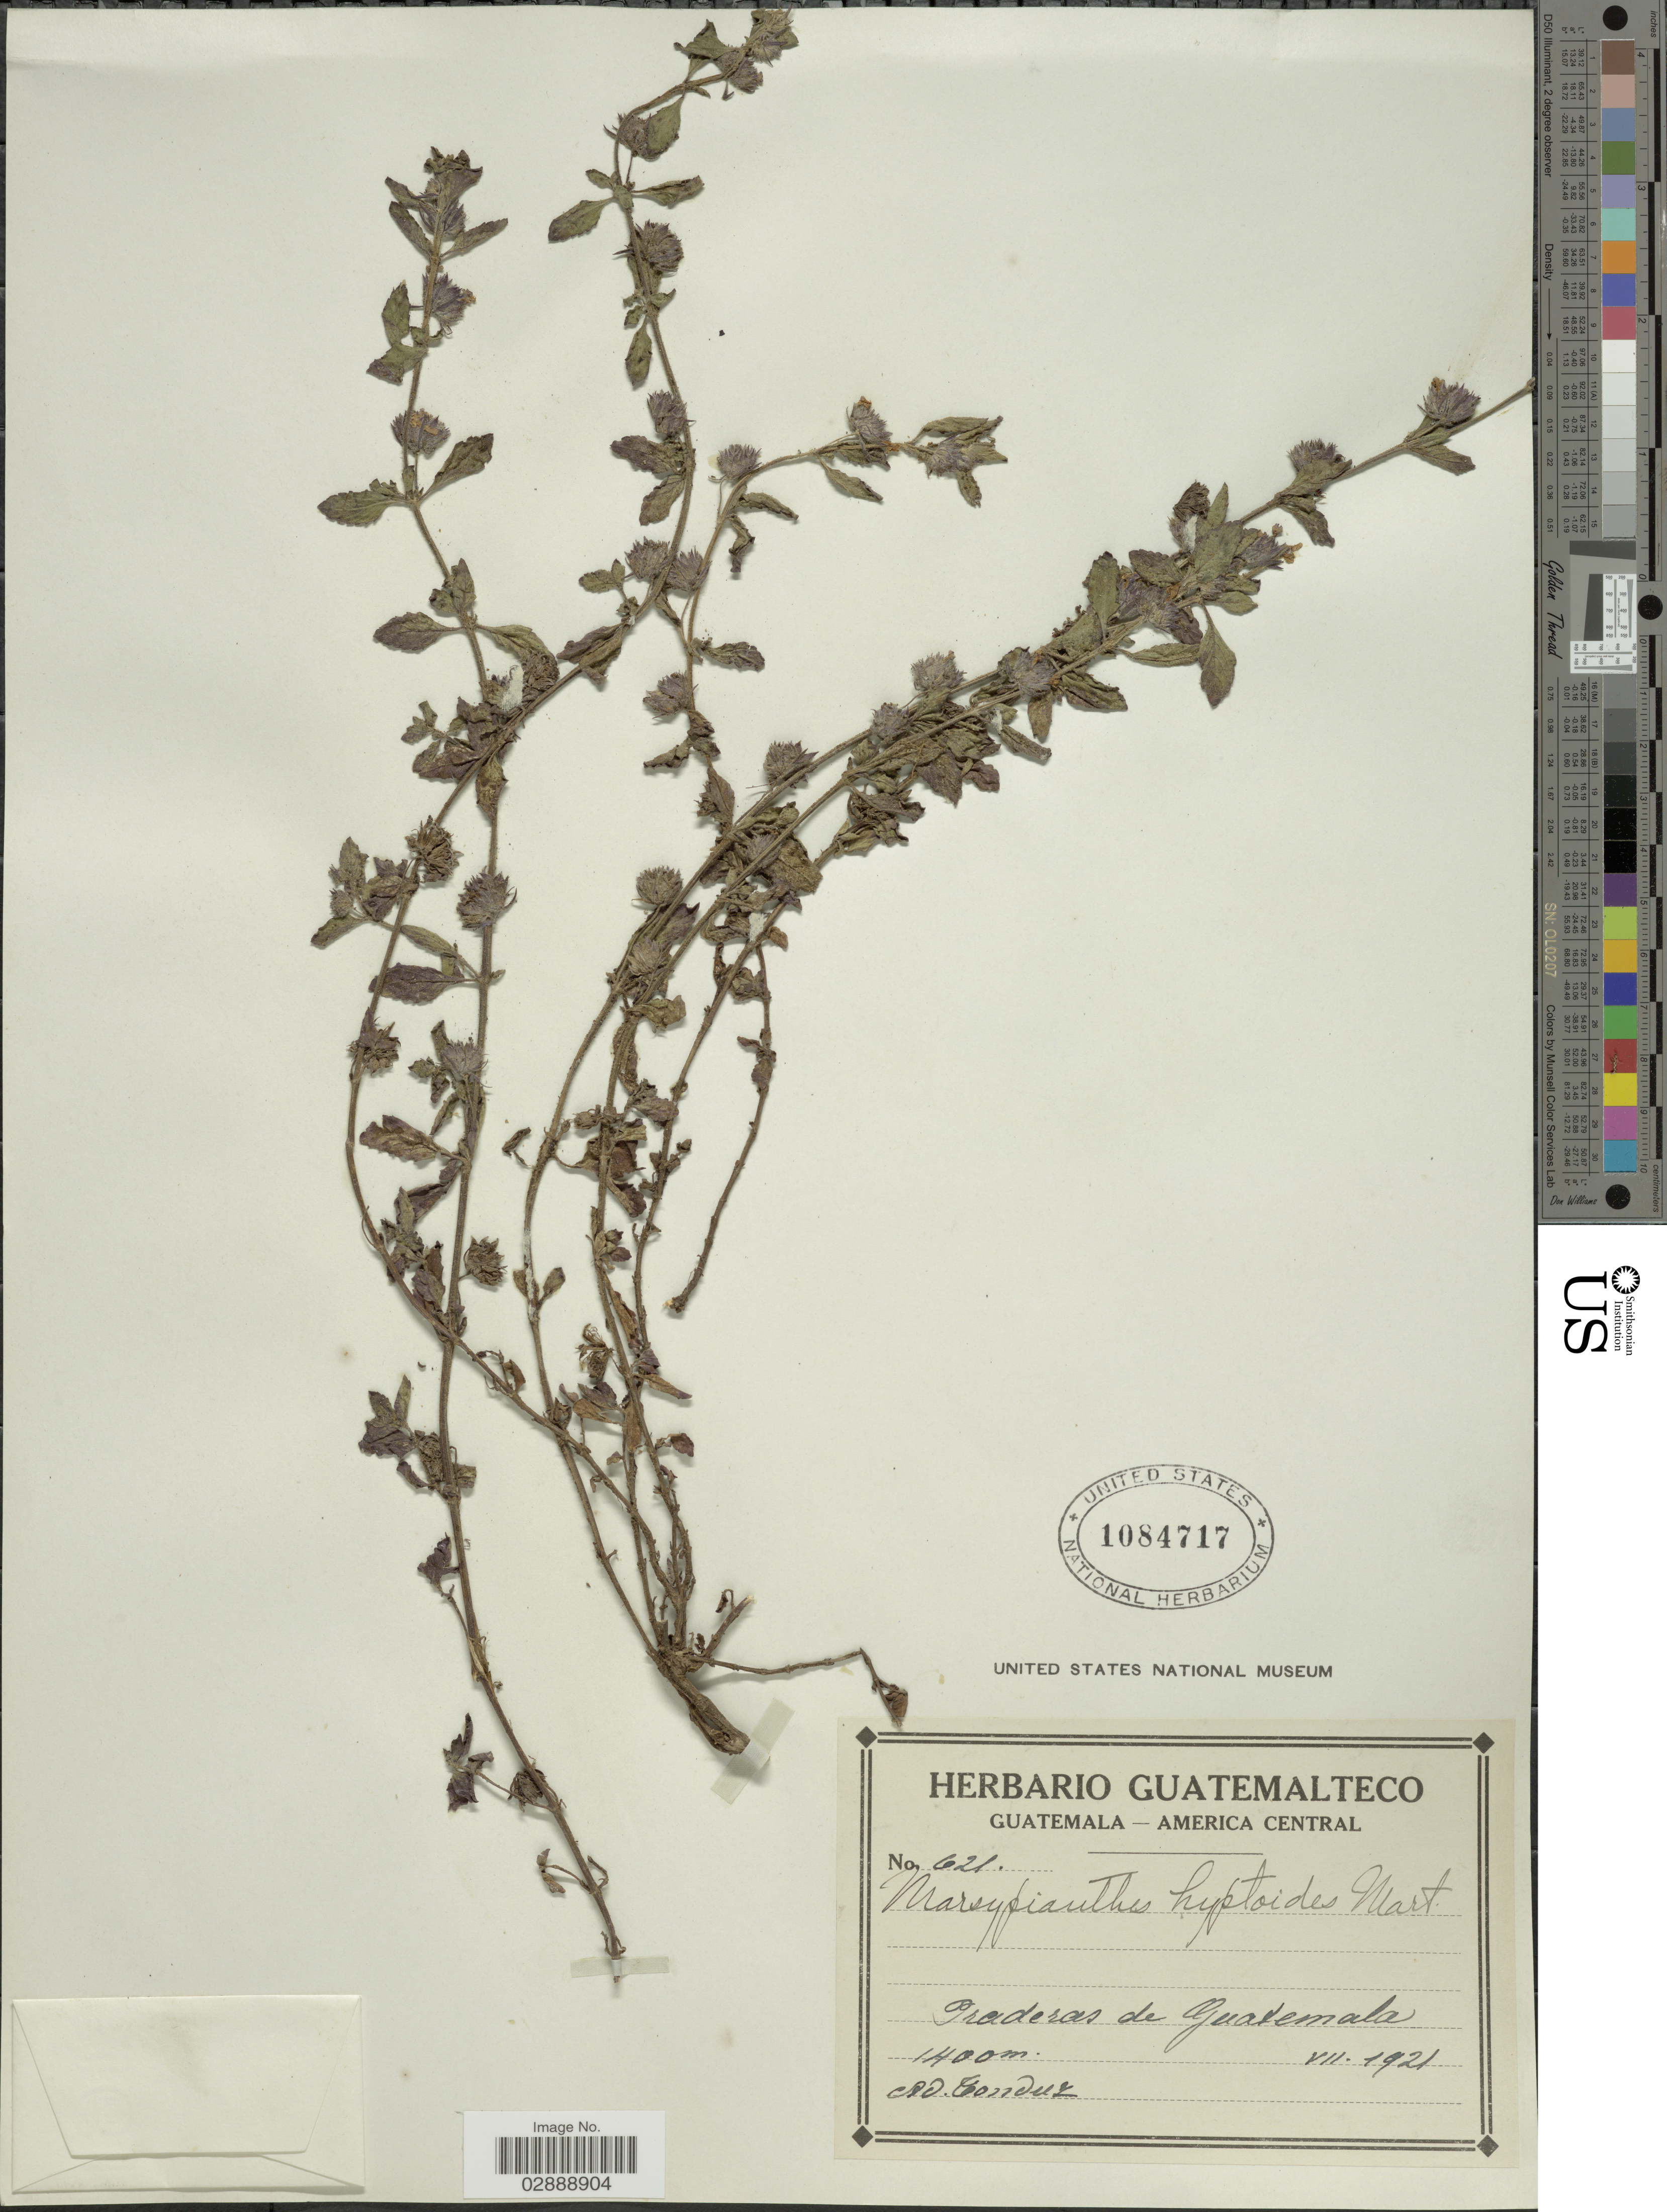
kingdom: Plantae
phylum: Tracheophyta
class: Magnoliopsida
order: Lamiales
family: Lamiaceae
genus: Marsypianthes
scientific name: Marsypianthes chamaedrys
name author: (Vahl) Kuntze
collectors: A. Tonduz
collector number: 621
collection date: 1921-07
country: Guatemala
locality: Praderas de Guatemala.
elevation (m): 1400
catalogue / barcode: US 1084717